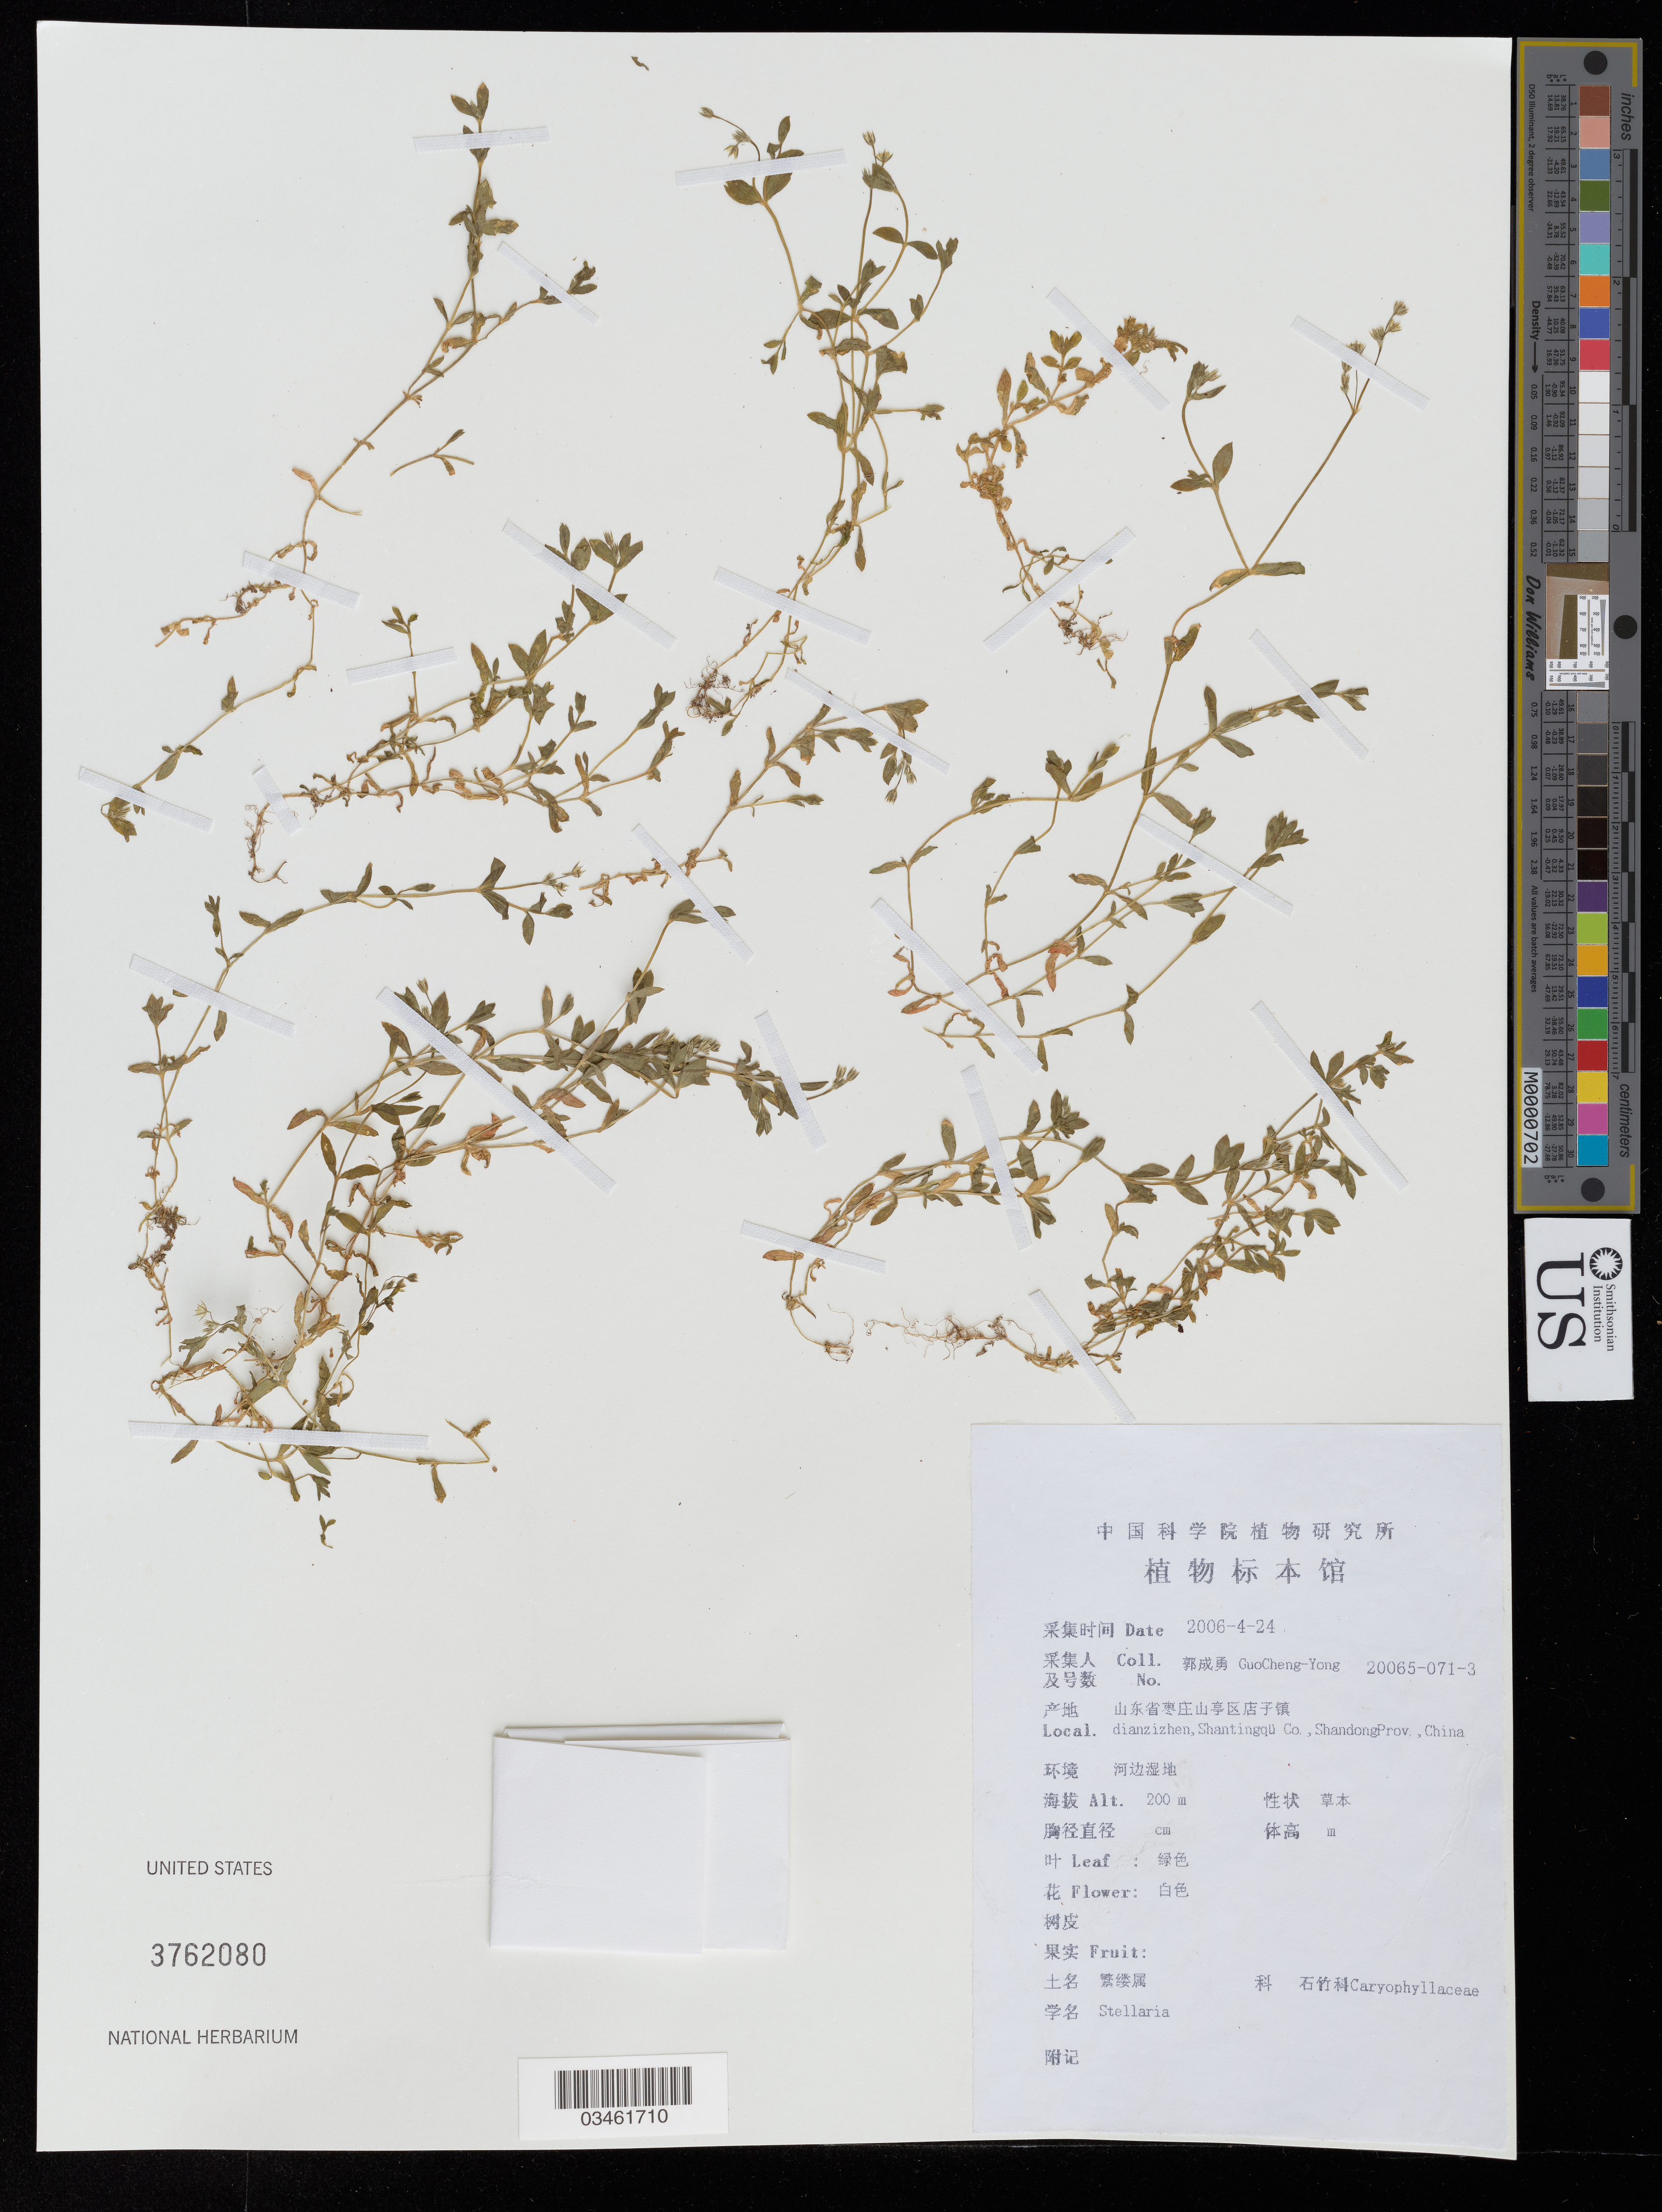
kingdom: Plantae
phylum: Tracheophyta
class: Magnoliopsida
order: Caryophyllales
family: Caryophyllaceae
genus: Stellaria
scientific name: Stellaria sp.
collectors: Guo cheng-yong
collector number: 20065-071-3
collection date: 2006-04-24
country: China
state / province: Shandong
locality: Dianzizhen, Shantingqu Co.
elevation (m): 200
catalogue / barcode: US 3762080